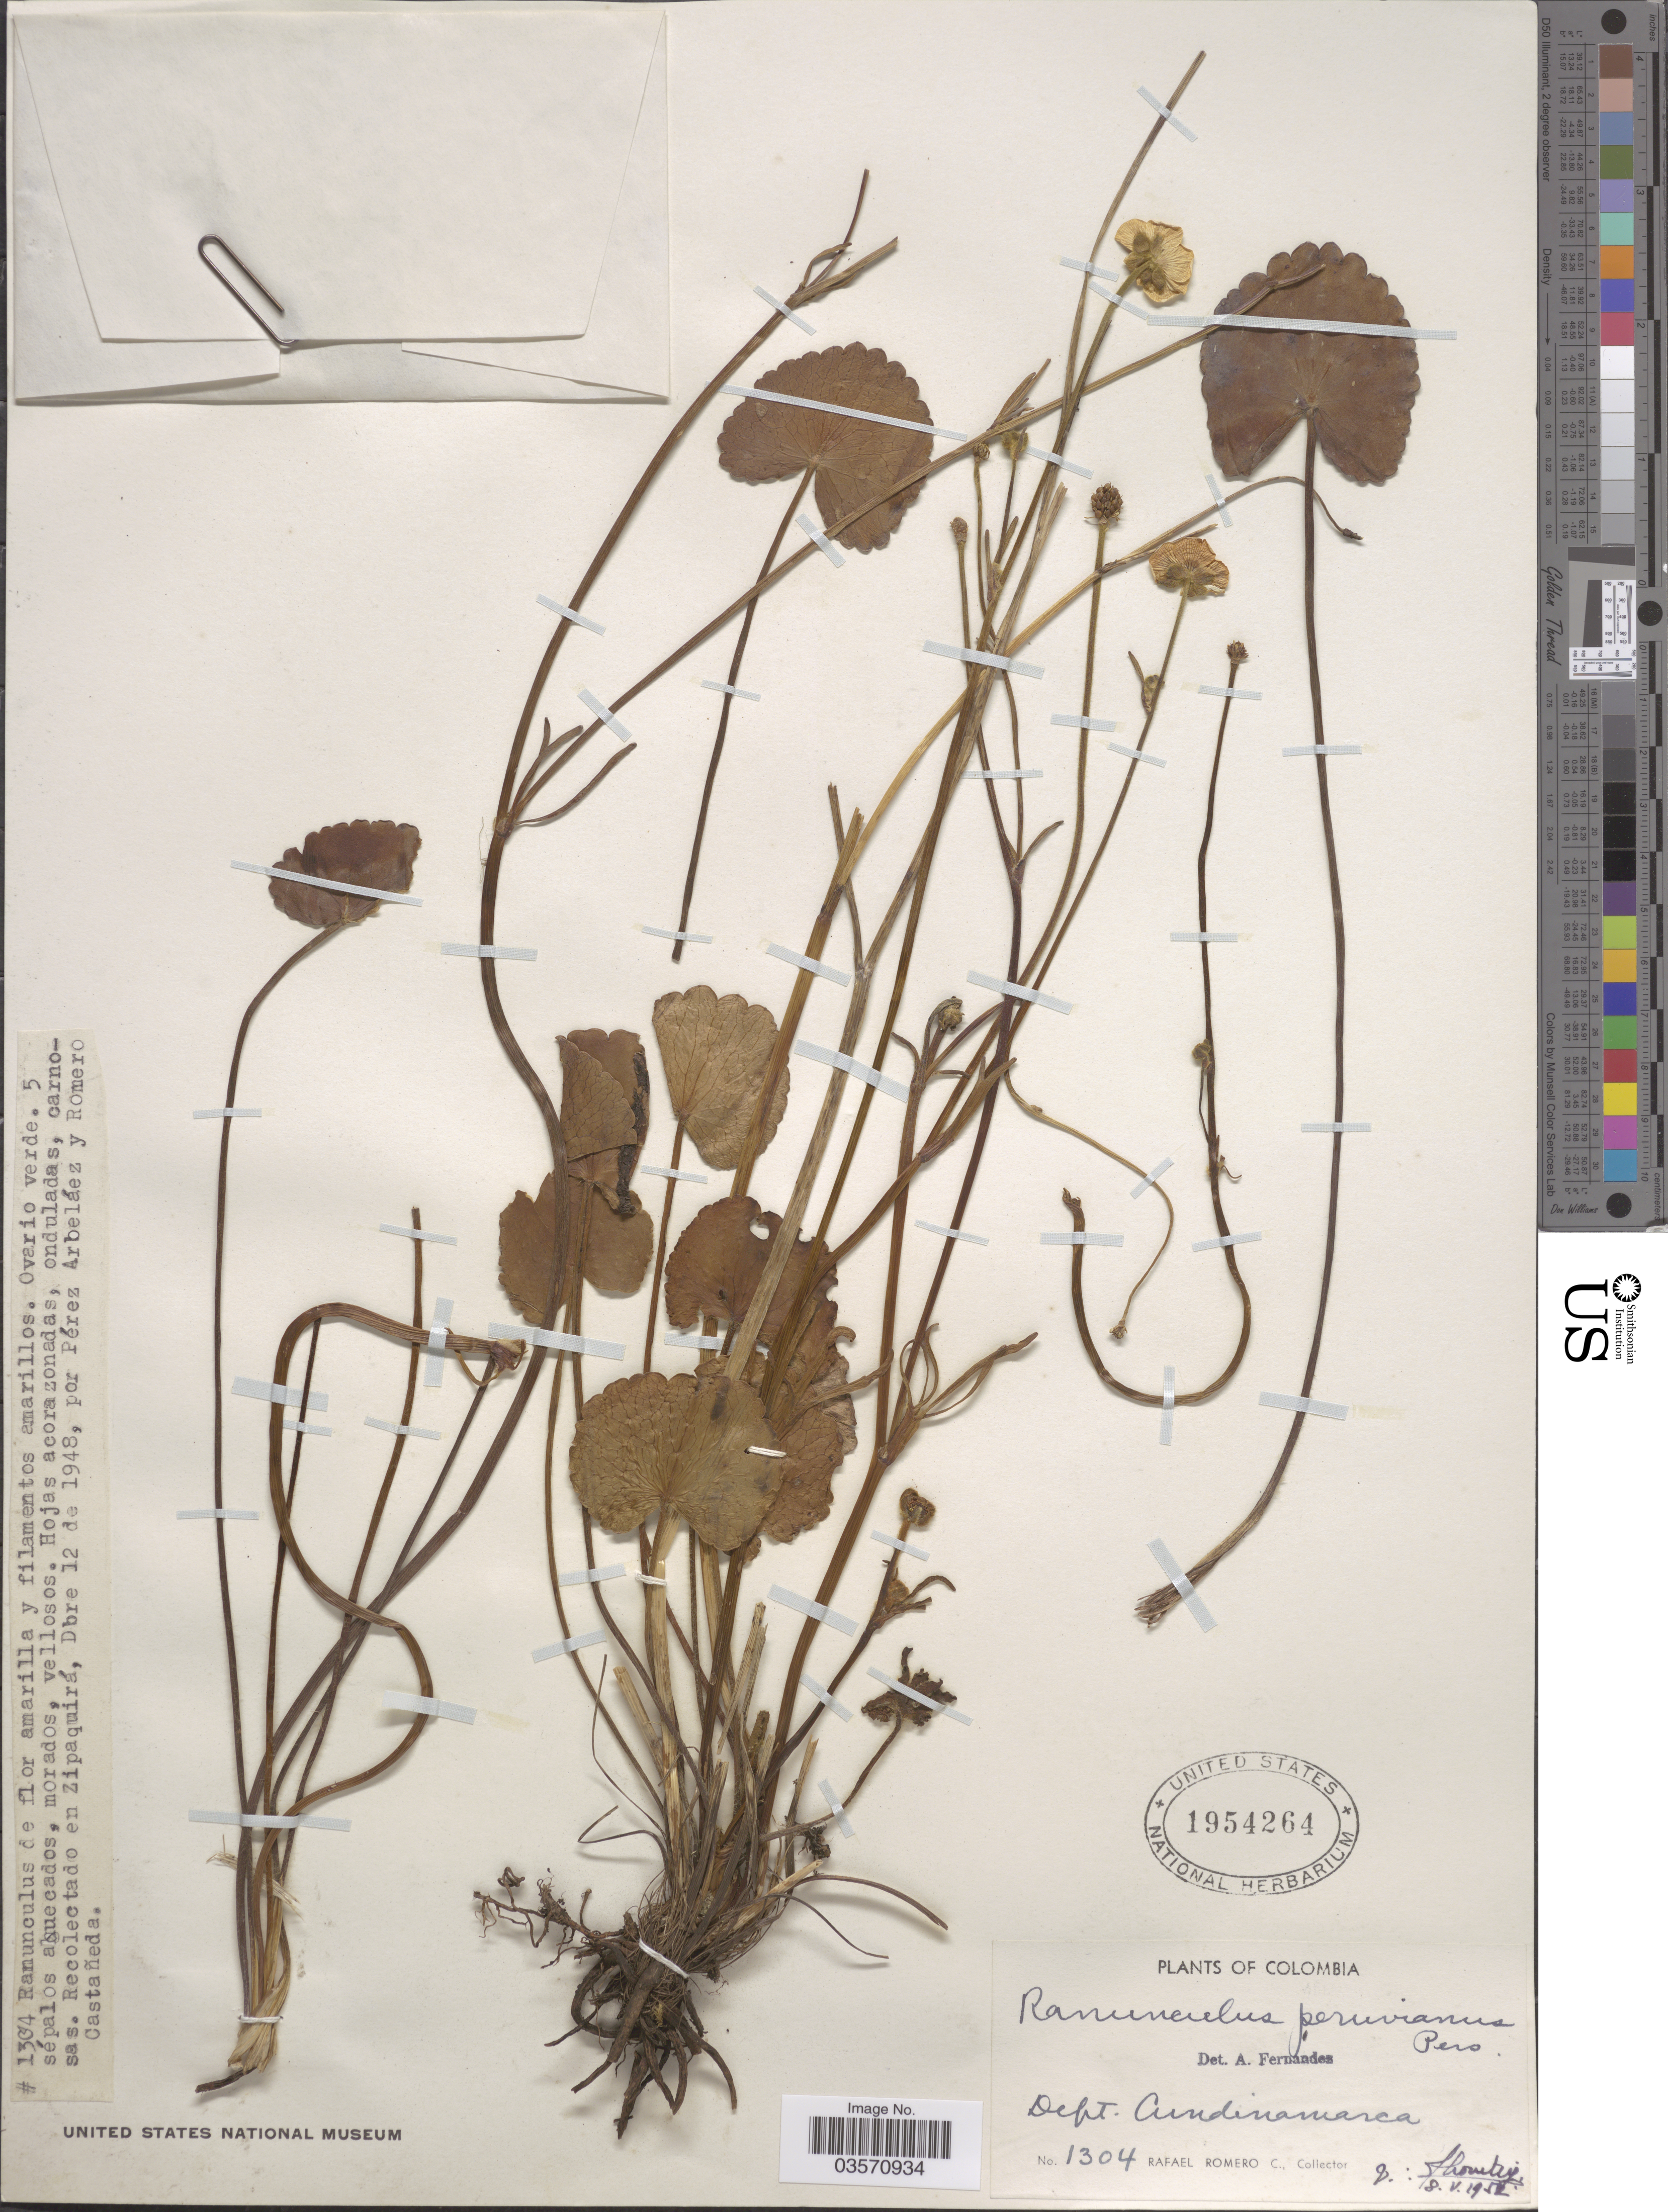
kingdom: Plantae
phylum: Tracheophyta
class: Magnoliopsida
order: Ranunculales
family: Ranunculaceae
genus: Ranunculus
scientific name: Ranunculus peruvianus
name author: Pers.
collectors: R. Romero Castañeda & Pérez Arbeláez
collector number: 1304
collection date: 1948-12-12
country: Colombia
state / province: Cundinamarca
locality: Dept. Cundinamarca. Zipaquirá.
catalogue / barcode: US 1954264